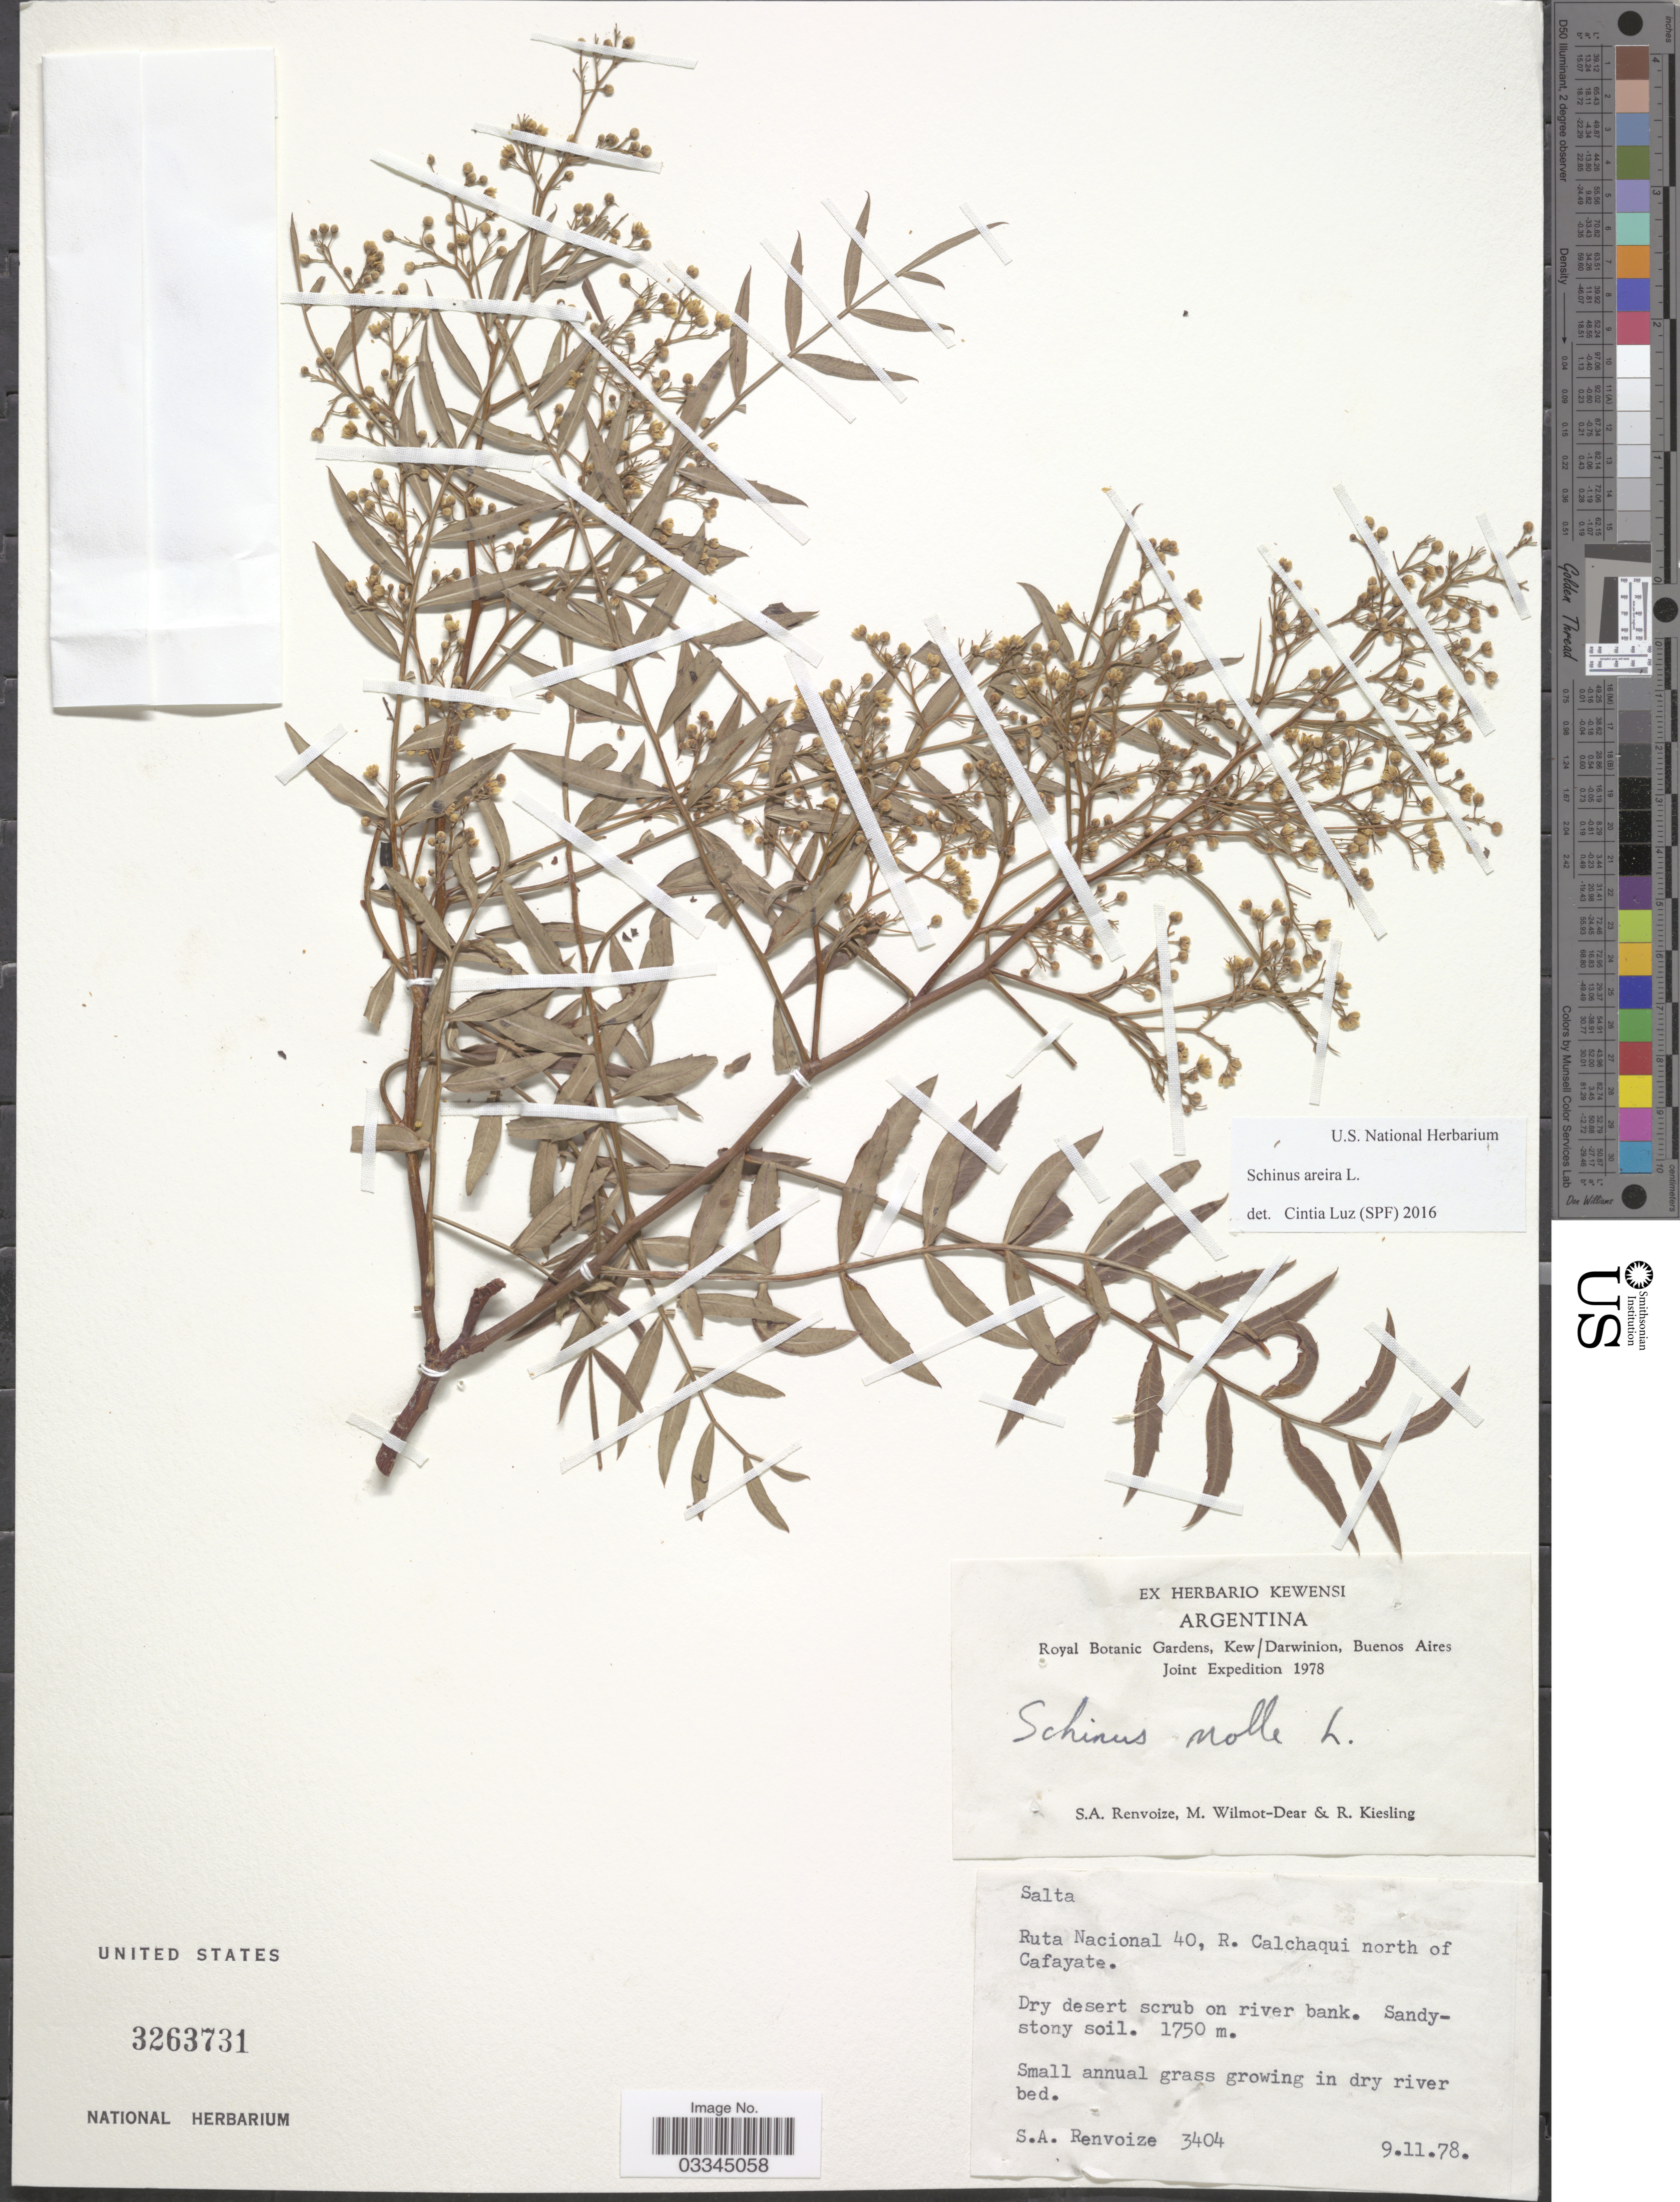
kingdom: Plantae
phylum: Tracheophyta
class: Magnoliopsida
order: Sapindales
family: Anacardiaceae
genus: Schinus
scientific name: Schinus areira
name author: L.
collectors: S. A. Renvoize, M. Wilmot-Dear & R. Kiesling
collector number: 3404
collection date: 1978-11-09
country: Argentina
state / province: Salta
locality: Ruta Nacional 40, R. Calchaqui north of Cafayate.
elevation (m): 1750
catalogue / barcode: US 3263731